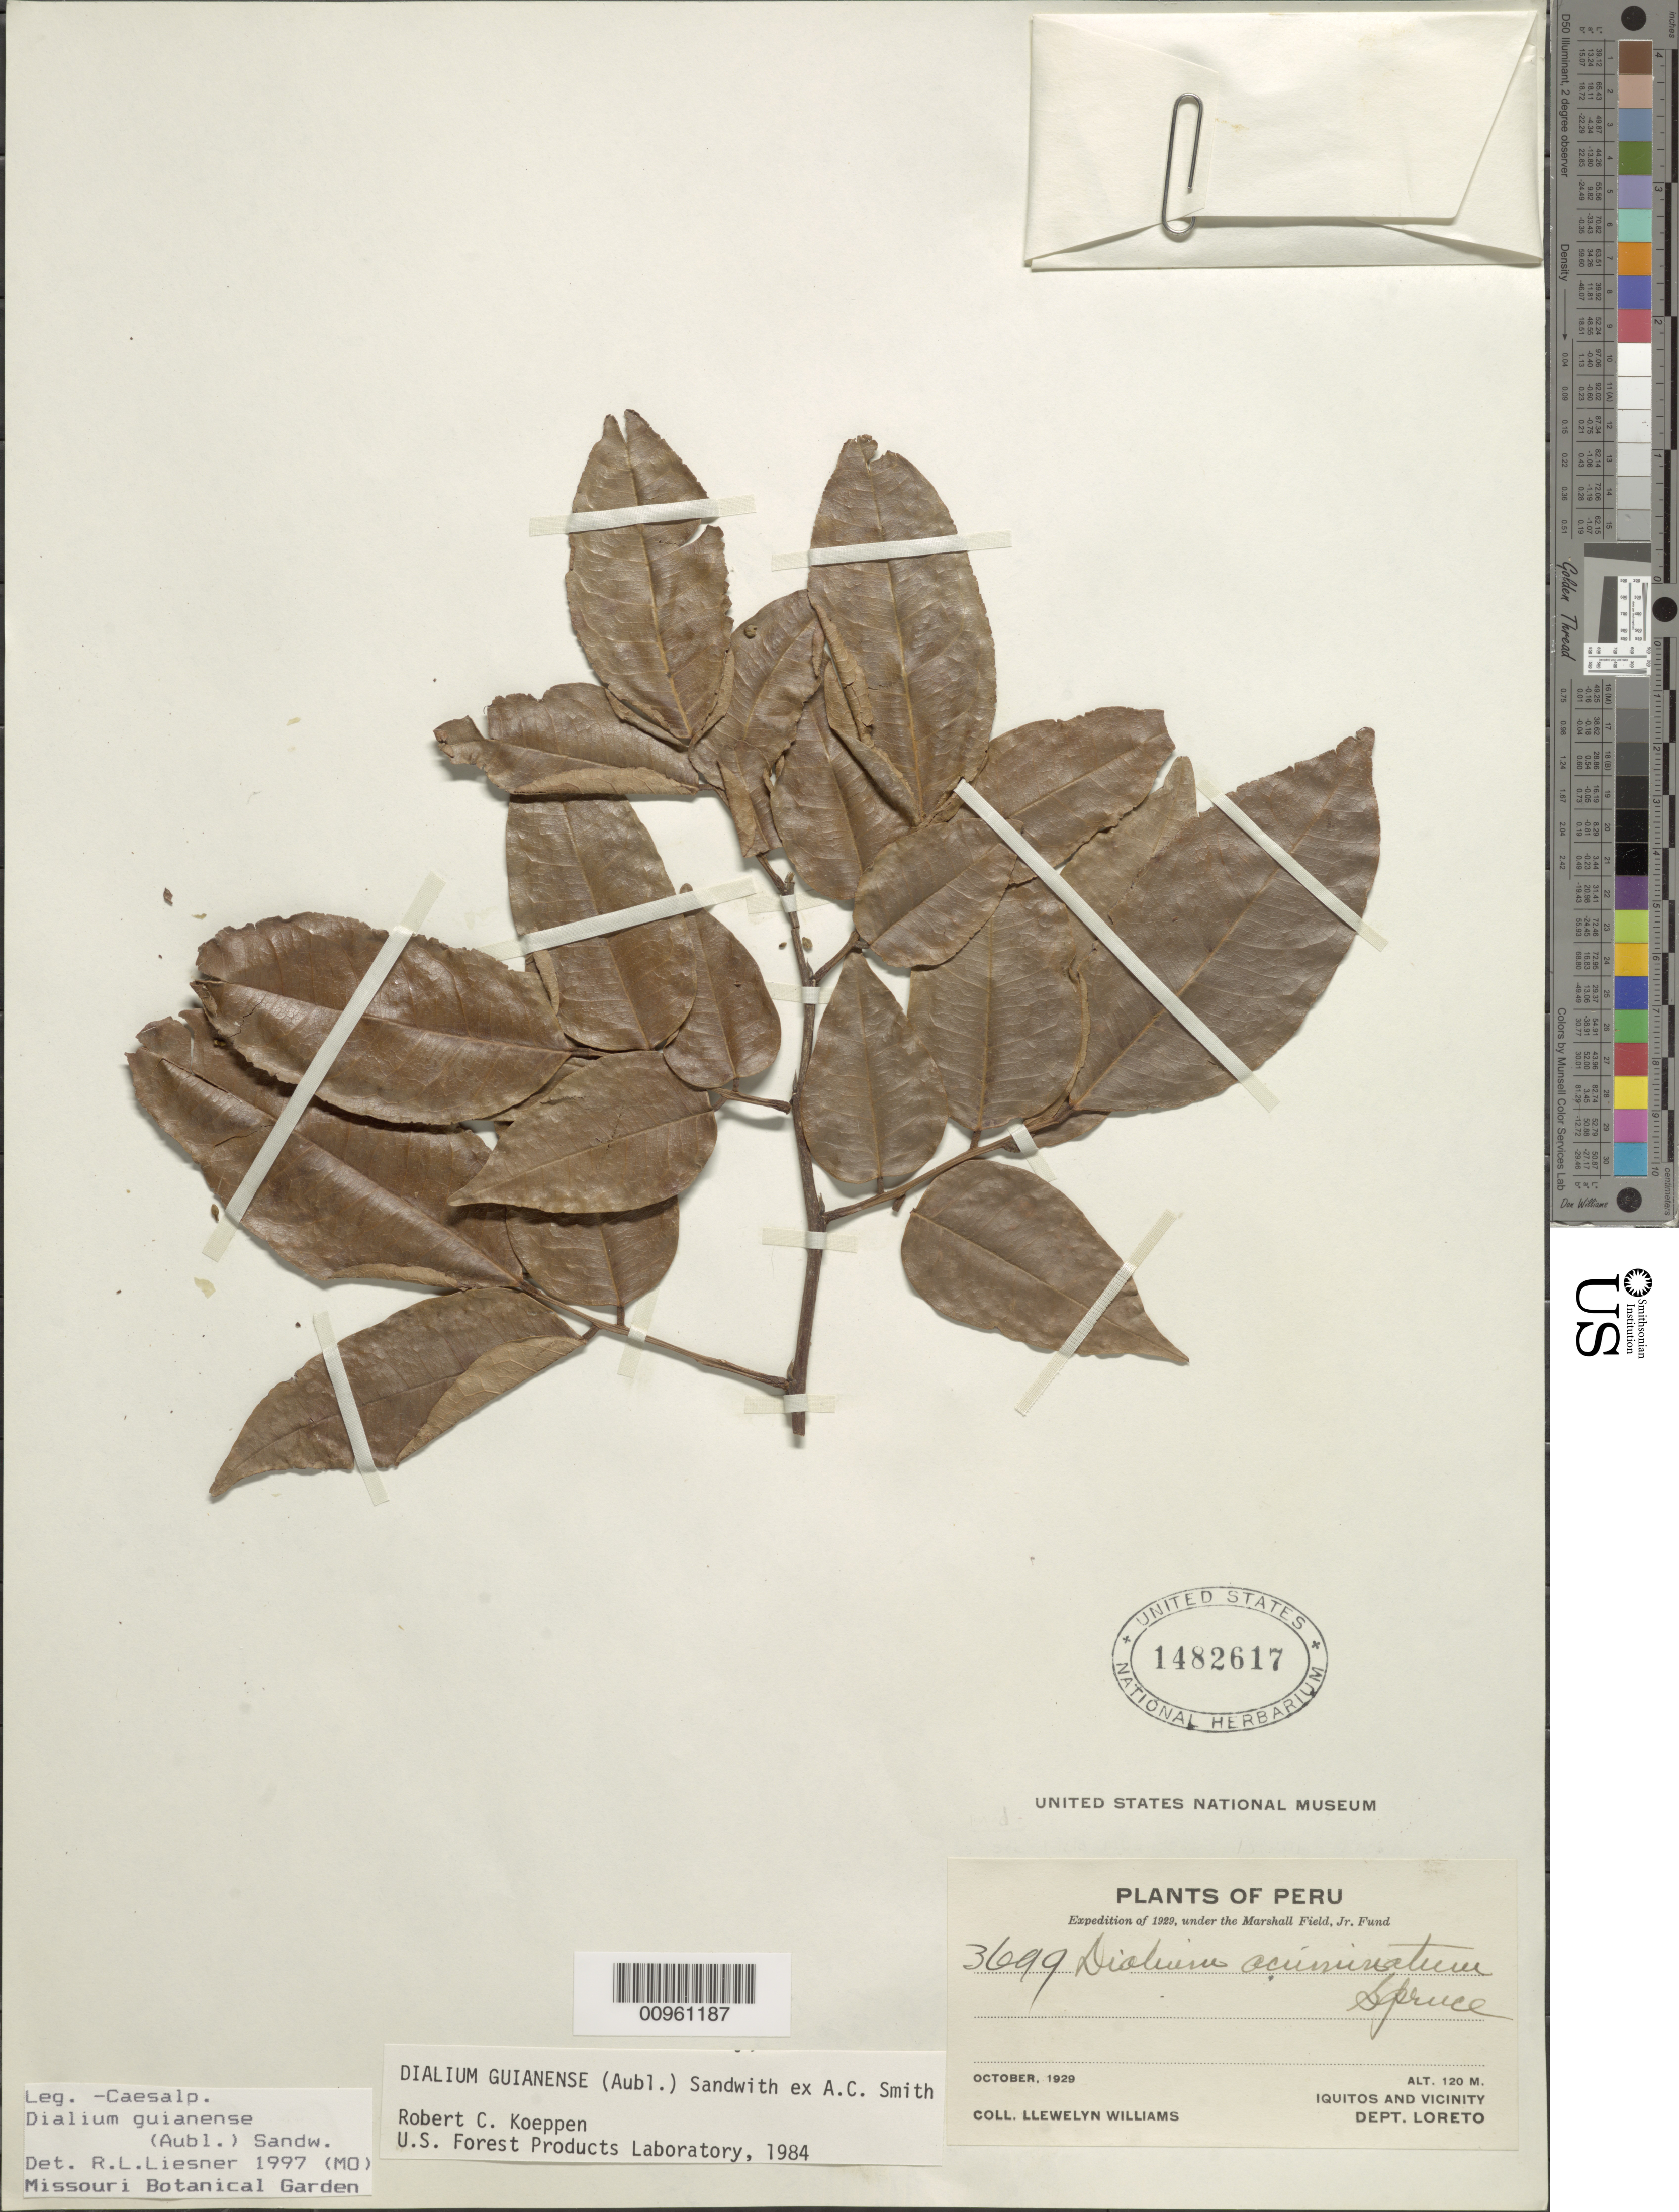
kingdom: Plantae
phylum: Tracheophyta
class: Magnoliopsida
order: Fabales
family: Fabaceae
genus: Dialium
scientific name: Dialium guianense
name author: (Aubl.) Sandwith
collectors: Ll. Williams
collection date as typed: Oct 1929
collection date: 1929-10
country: Peru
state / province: Loreto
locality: Iquitos and vicinity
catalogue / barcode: US 1482617